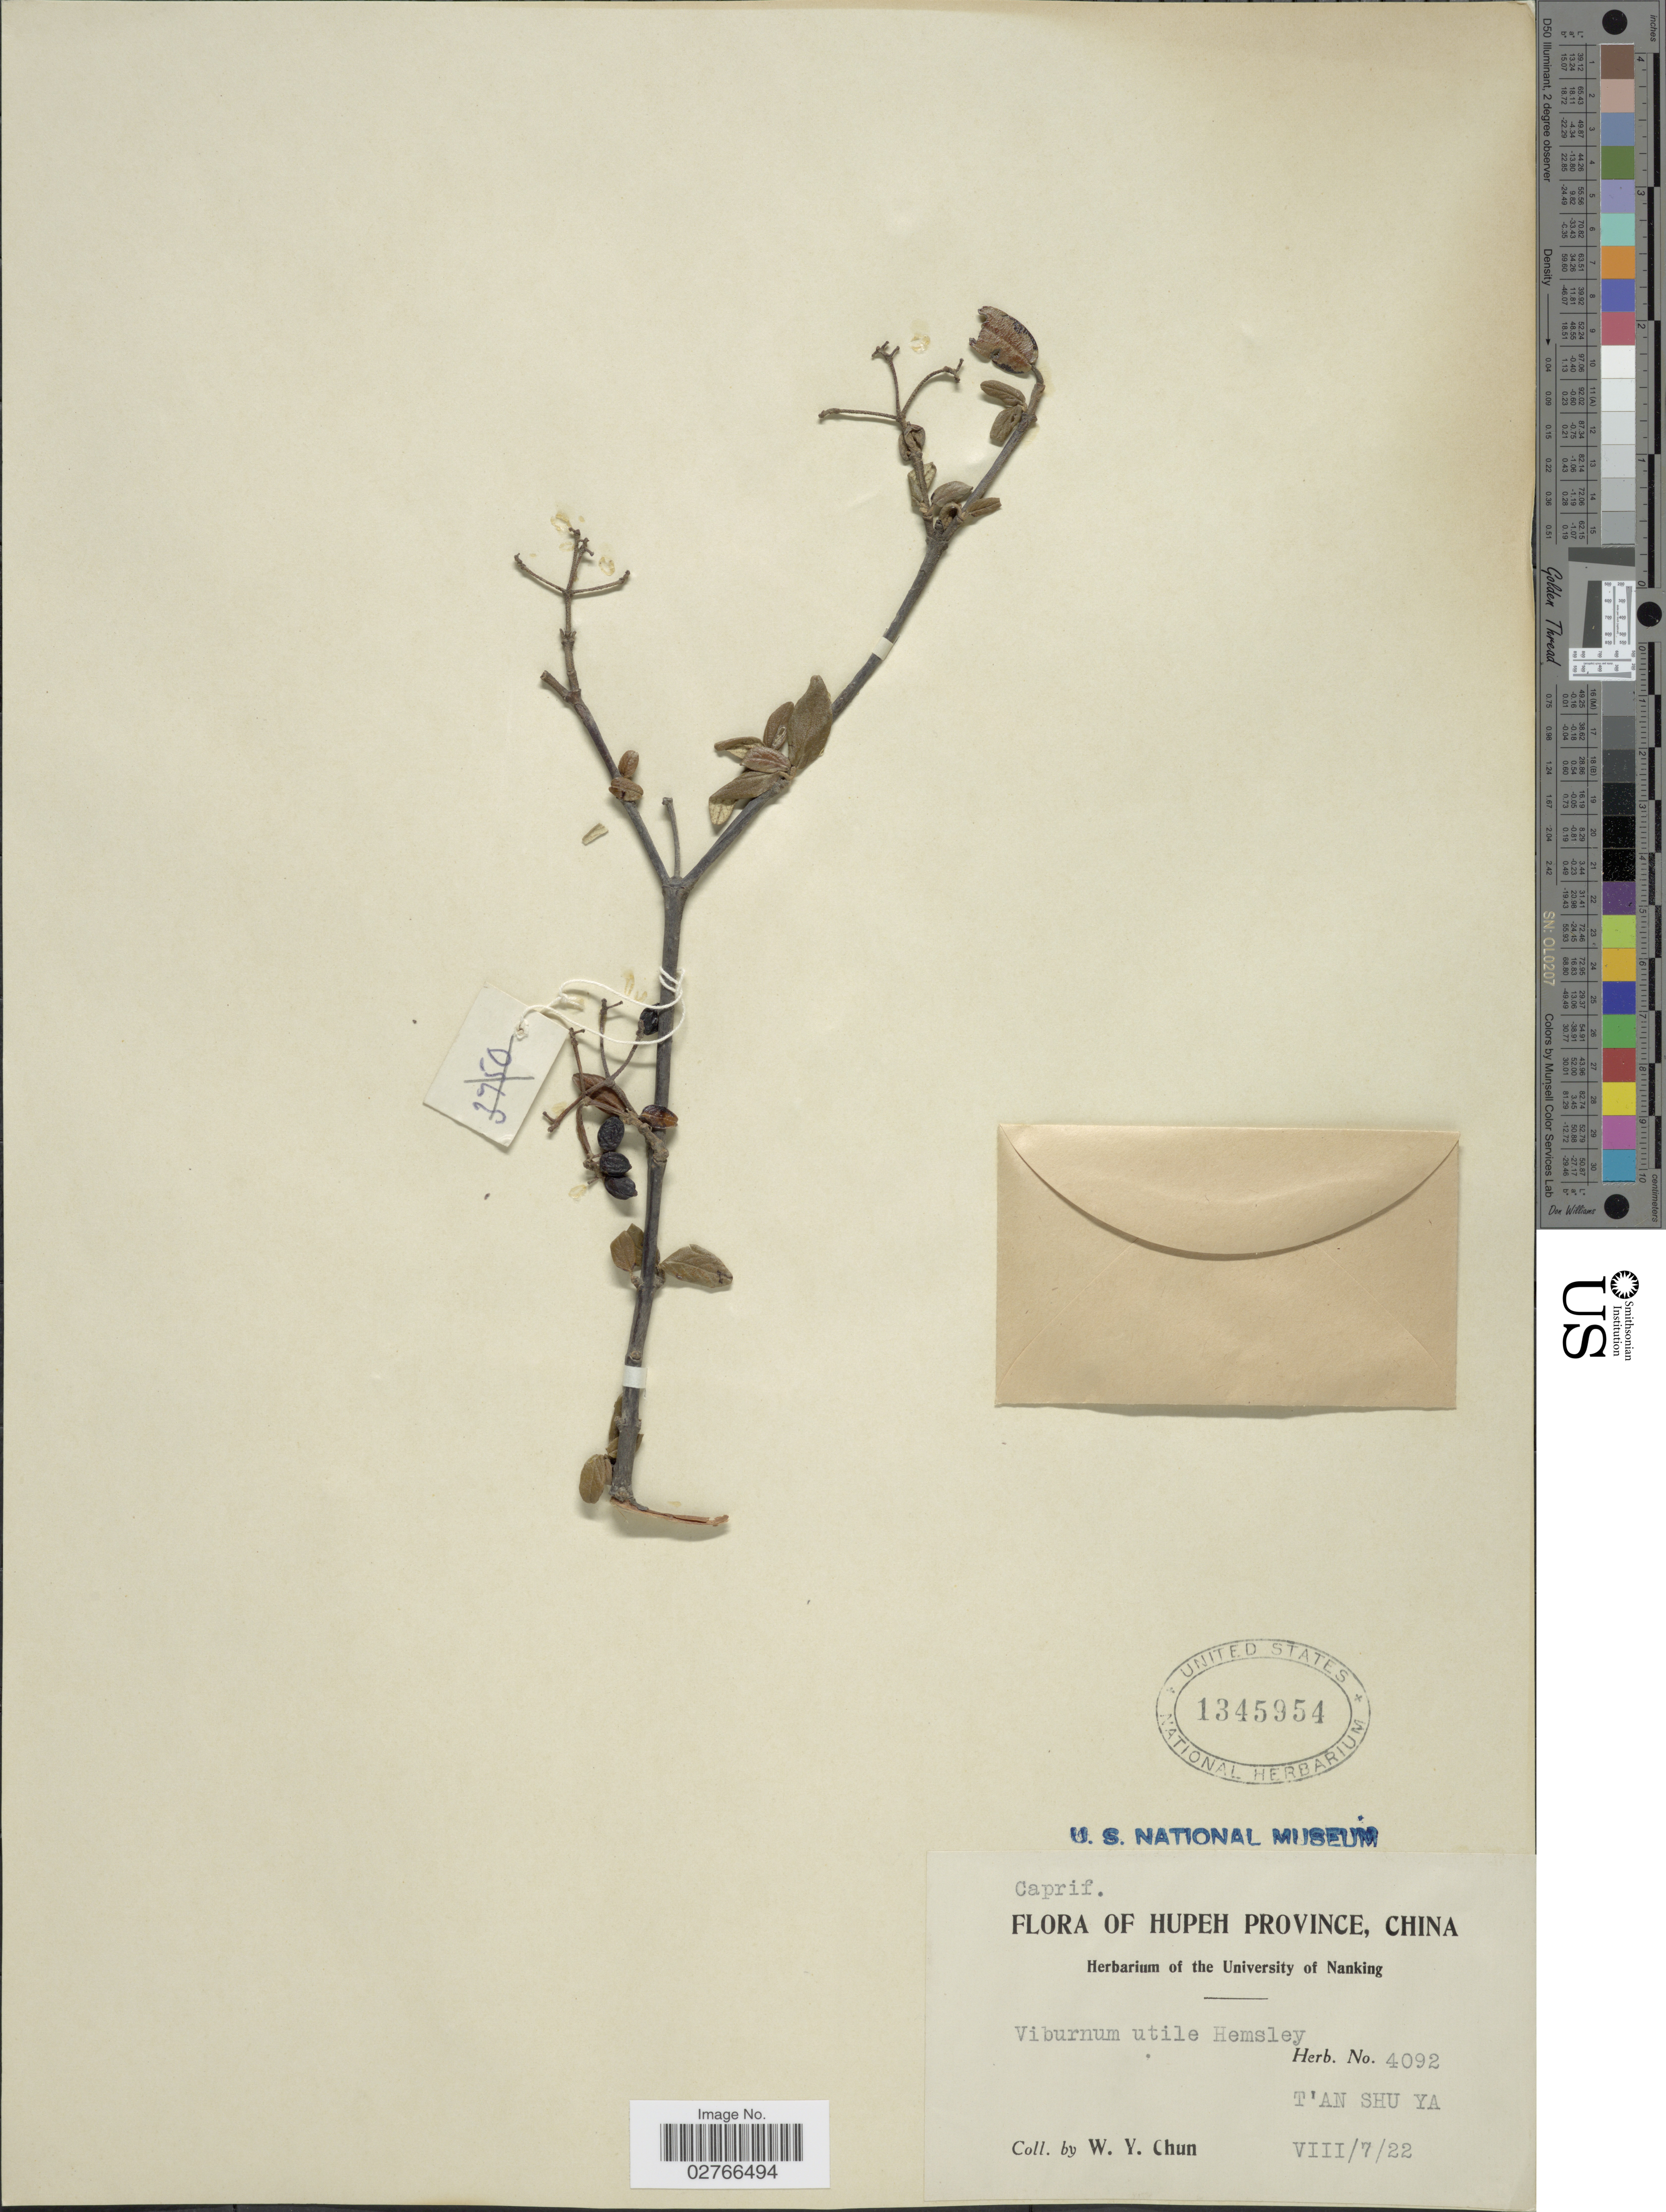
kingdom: Plantae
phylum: Tracheophyta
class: Magnoliopsida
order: Dipsacales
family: Viburnaceae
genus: Viburnum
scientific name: Viburnum utile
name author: Hemsl.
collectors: W. Y. Chun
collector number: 4092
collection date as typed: Transcribed d/m/y: 7/8/22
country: China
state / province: Hubei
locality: Hupeh Province, T'An Shu Ya.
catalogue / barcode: US 1345954